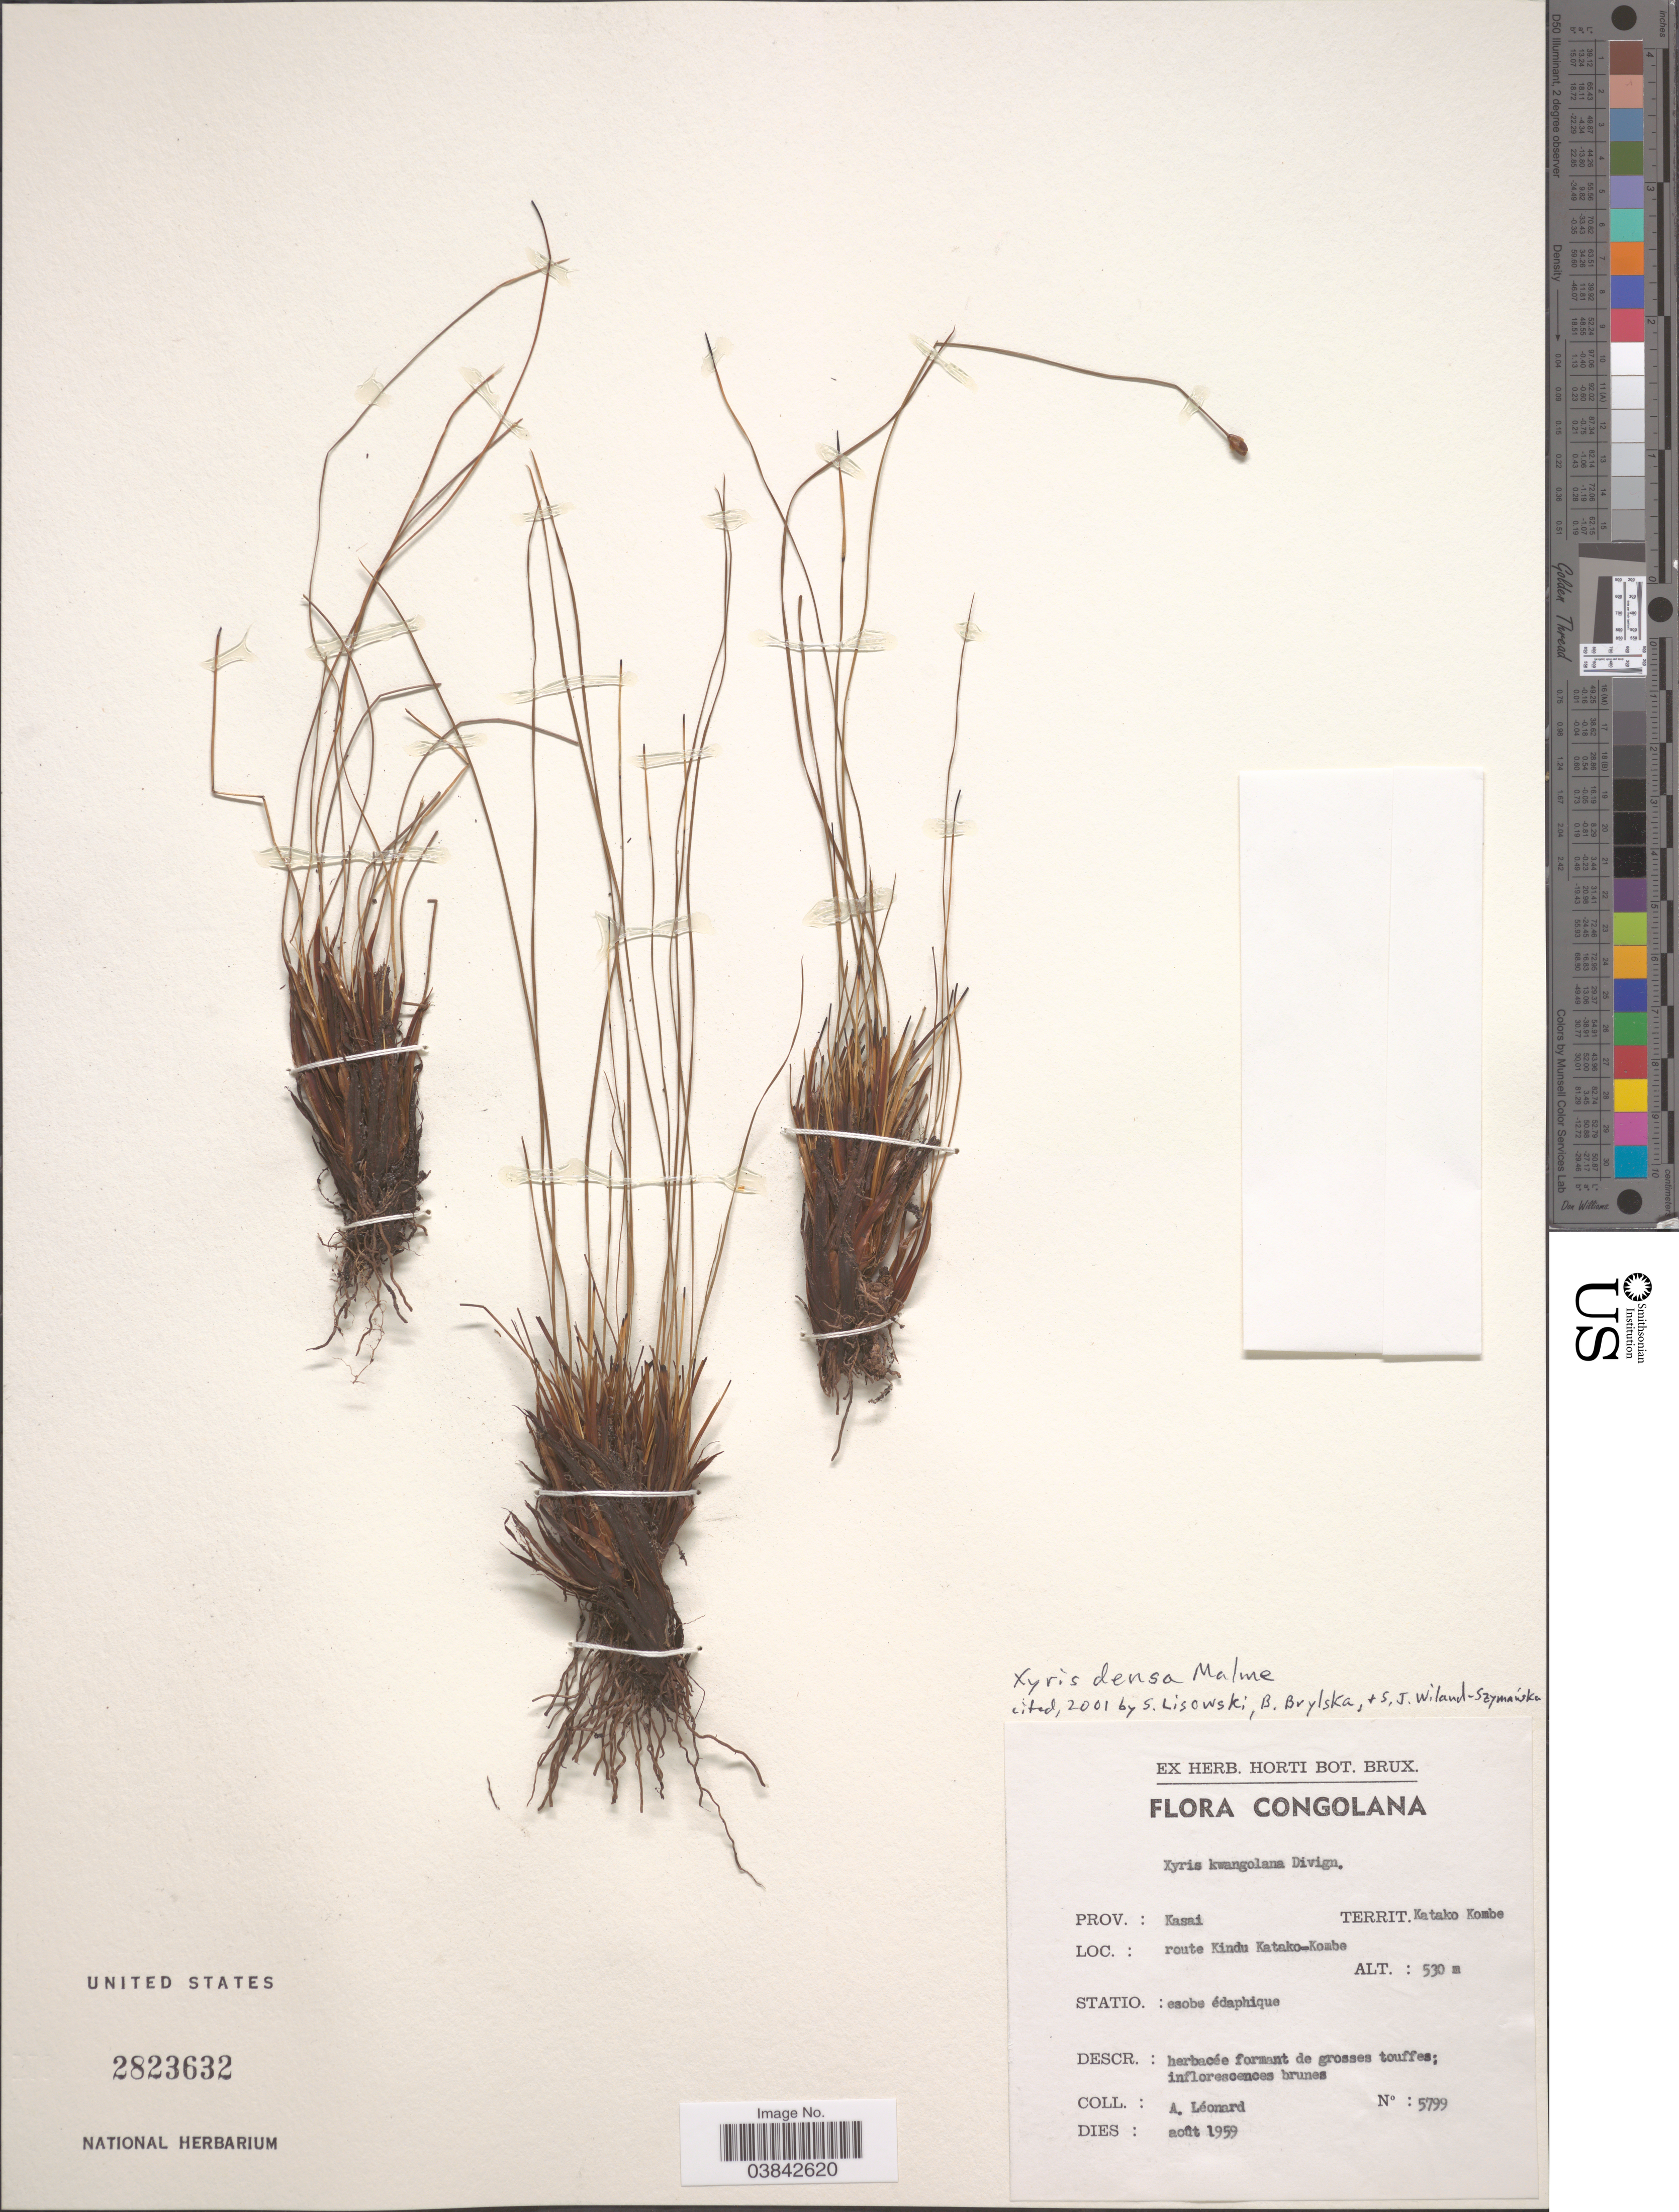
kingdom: Plantae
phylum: Tracheophyta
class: Liliopsida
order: Poales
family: Xyridaceae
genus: Xyris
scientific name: Xyris densa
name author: Malme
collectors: A. Leonard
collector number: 5799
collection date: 1959-08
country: Congo, Democratic Republic of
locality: Congolana. Prov.: Kasai. Territ. Katako Kombe. Route Kindu Katako-Kombe.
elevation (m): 530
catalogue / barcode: US 2823632